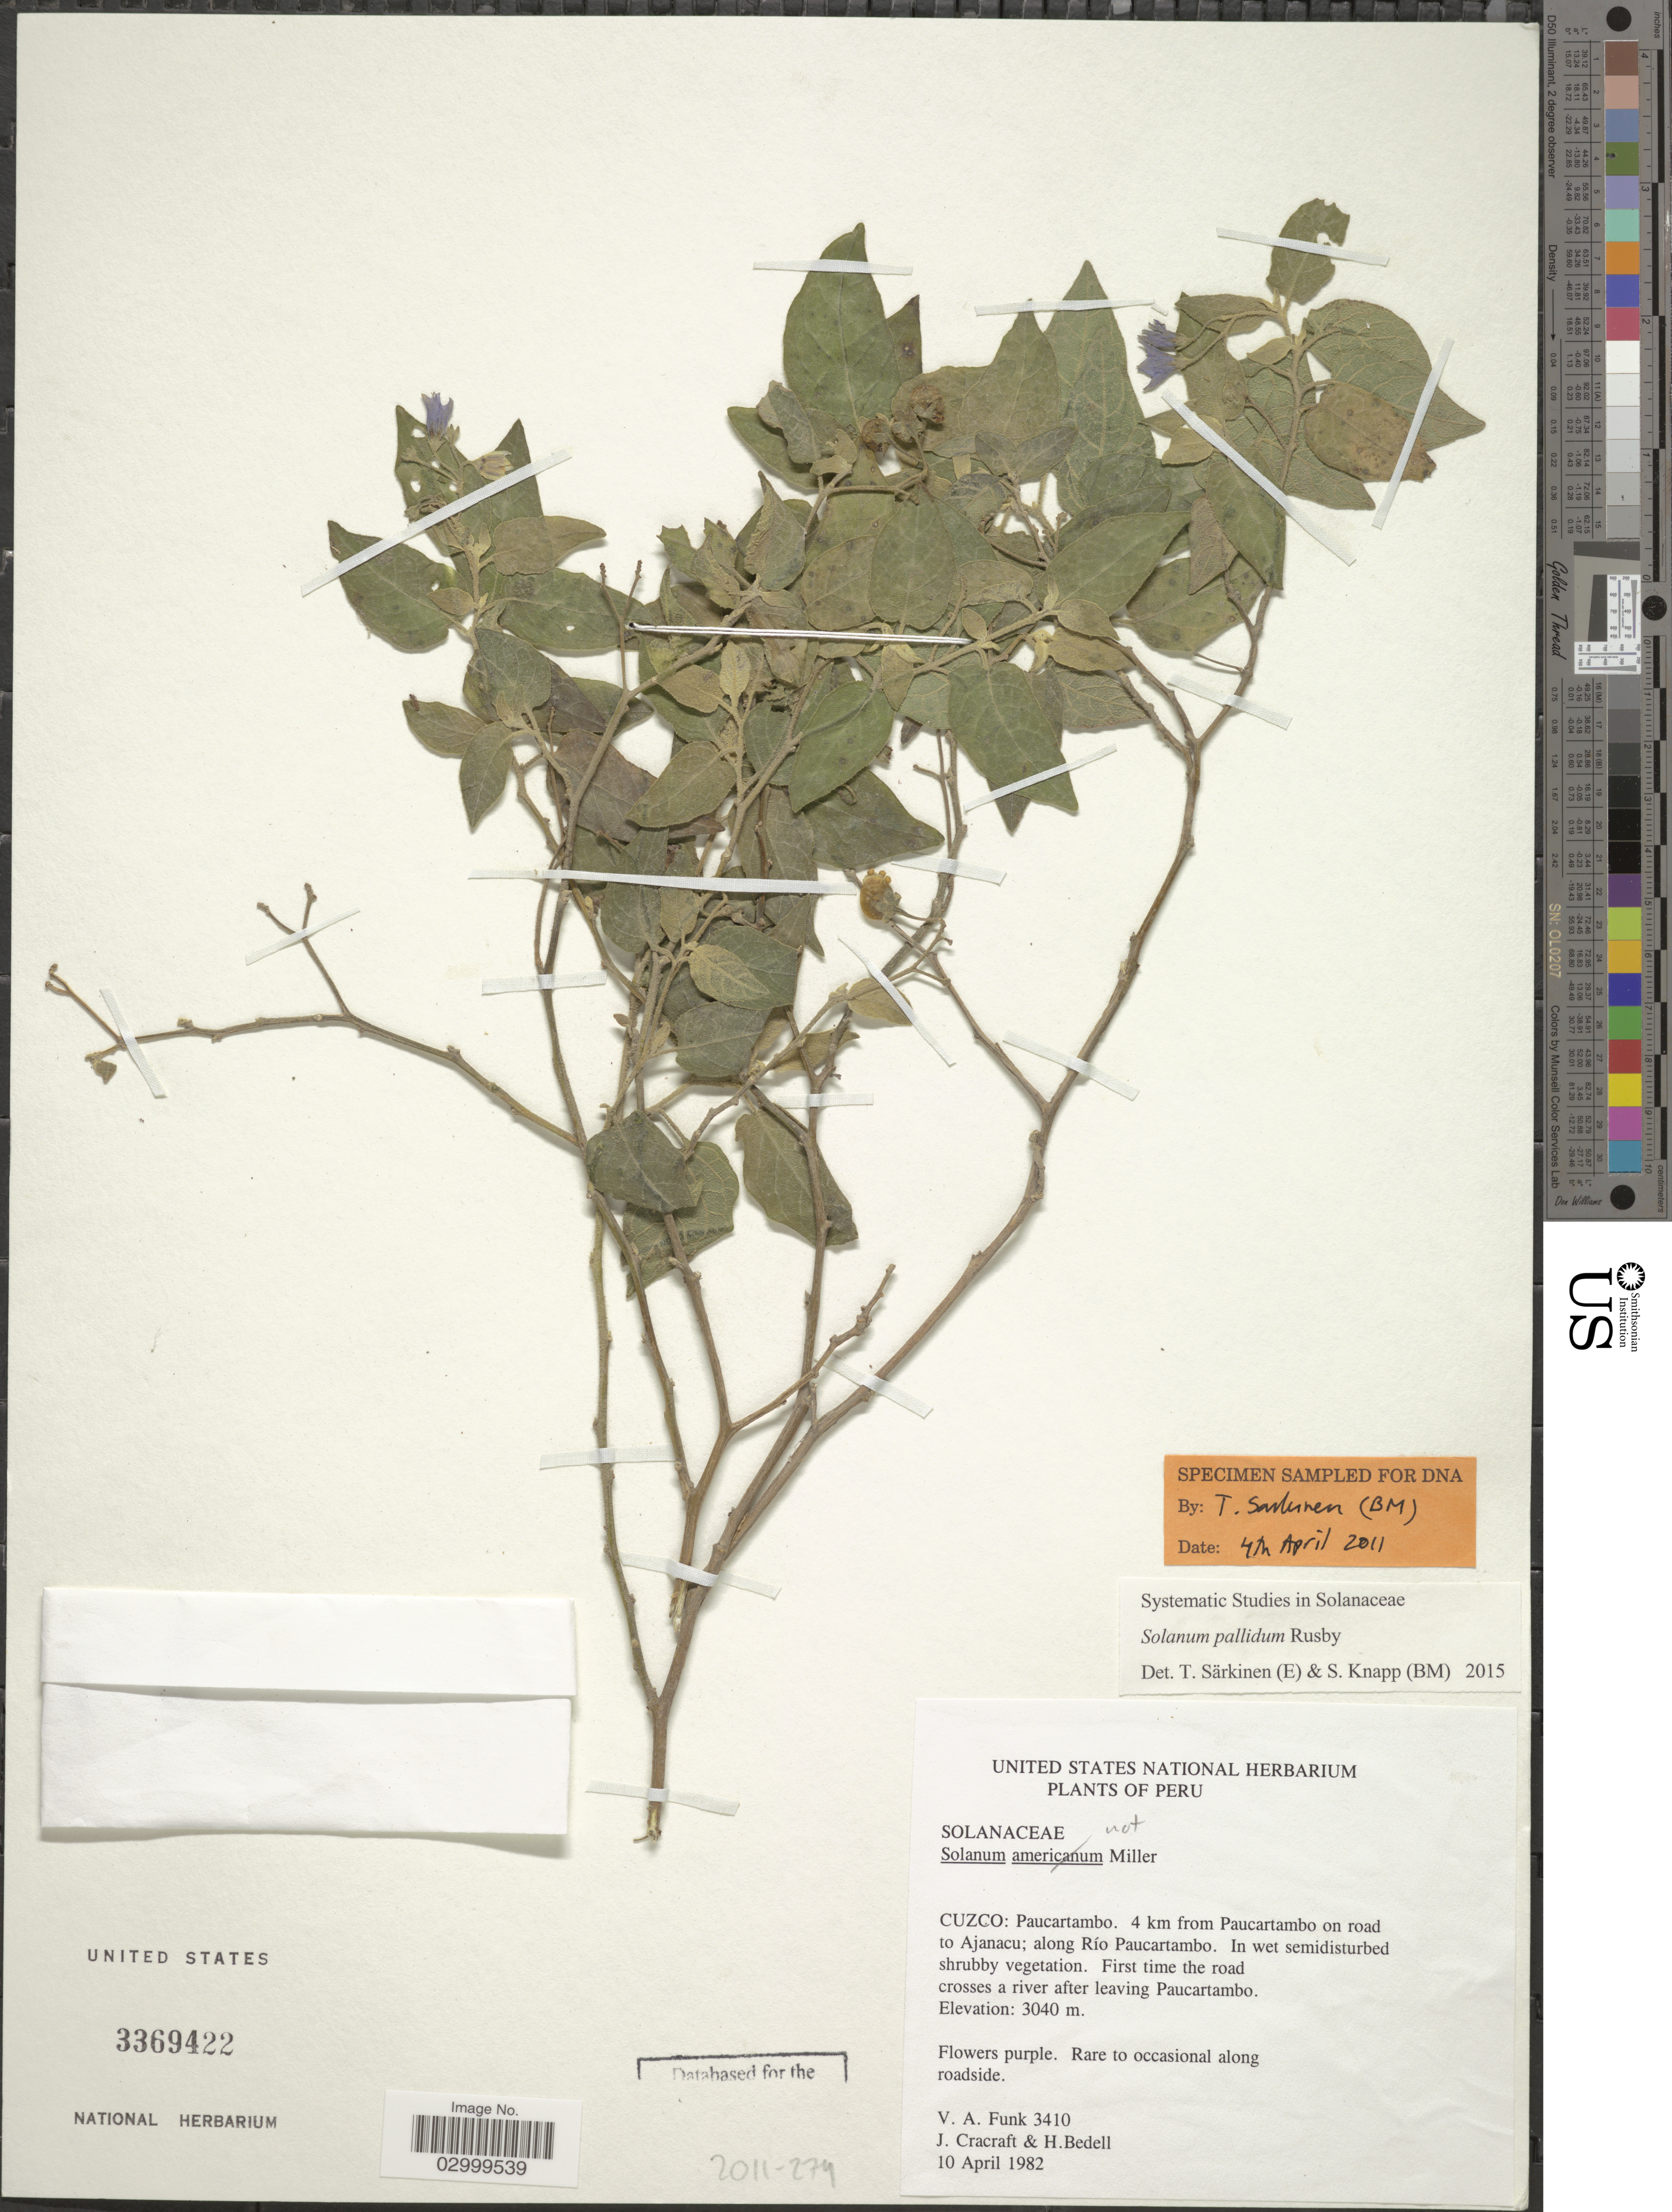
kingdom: Plantae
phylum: Tracheophyta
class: Magnoliopsida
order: Solanales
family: Solanaceae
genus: Solanum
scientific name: Solanum pallidum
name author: Rusby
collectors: V. Funk, J. L. Cracraft & H. Bedell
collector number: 3410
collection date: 1982-04-10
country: Peru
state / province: Cusco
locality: Cuzco: Paucartambo. 4 km from Paucartambo on road to Ajanacu; along Río Paucartambo. First time the road crosses a river after leaving Paucartambo.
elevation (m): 3040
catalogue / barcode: US 3369422